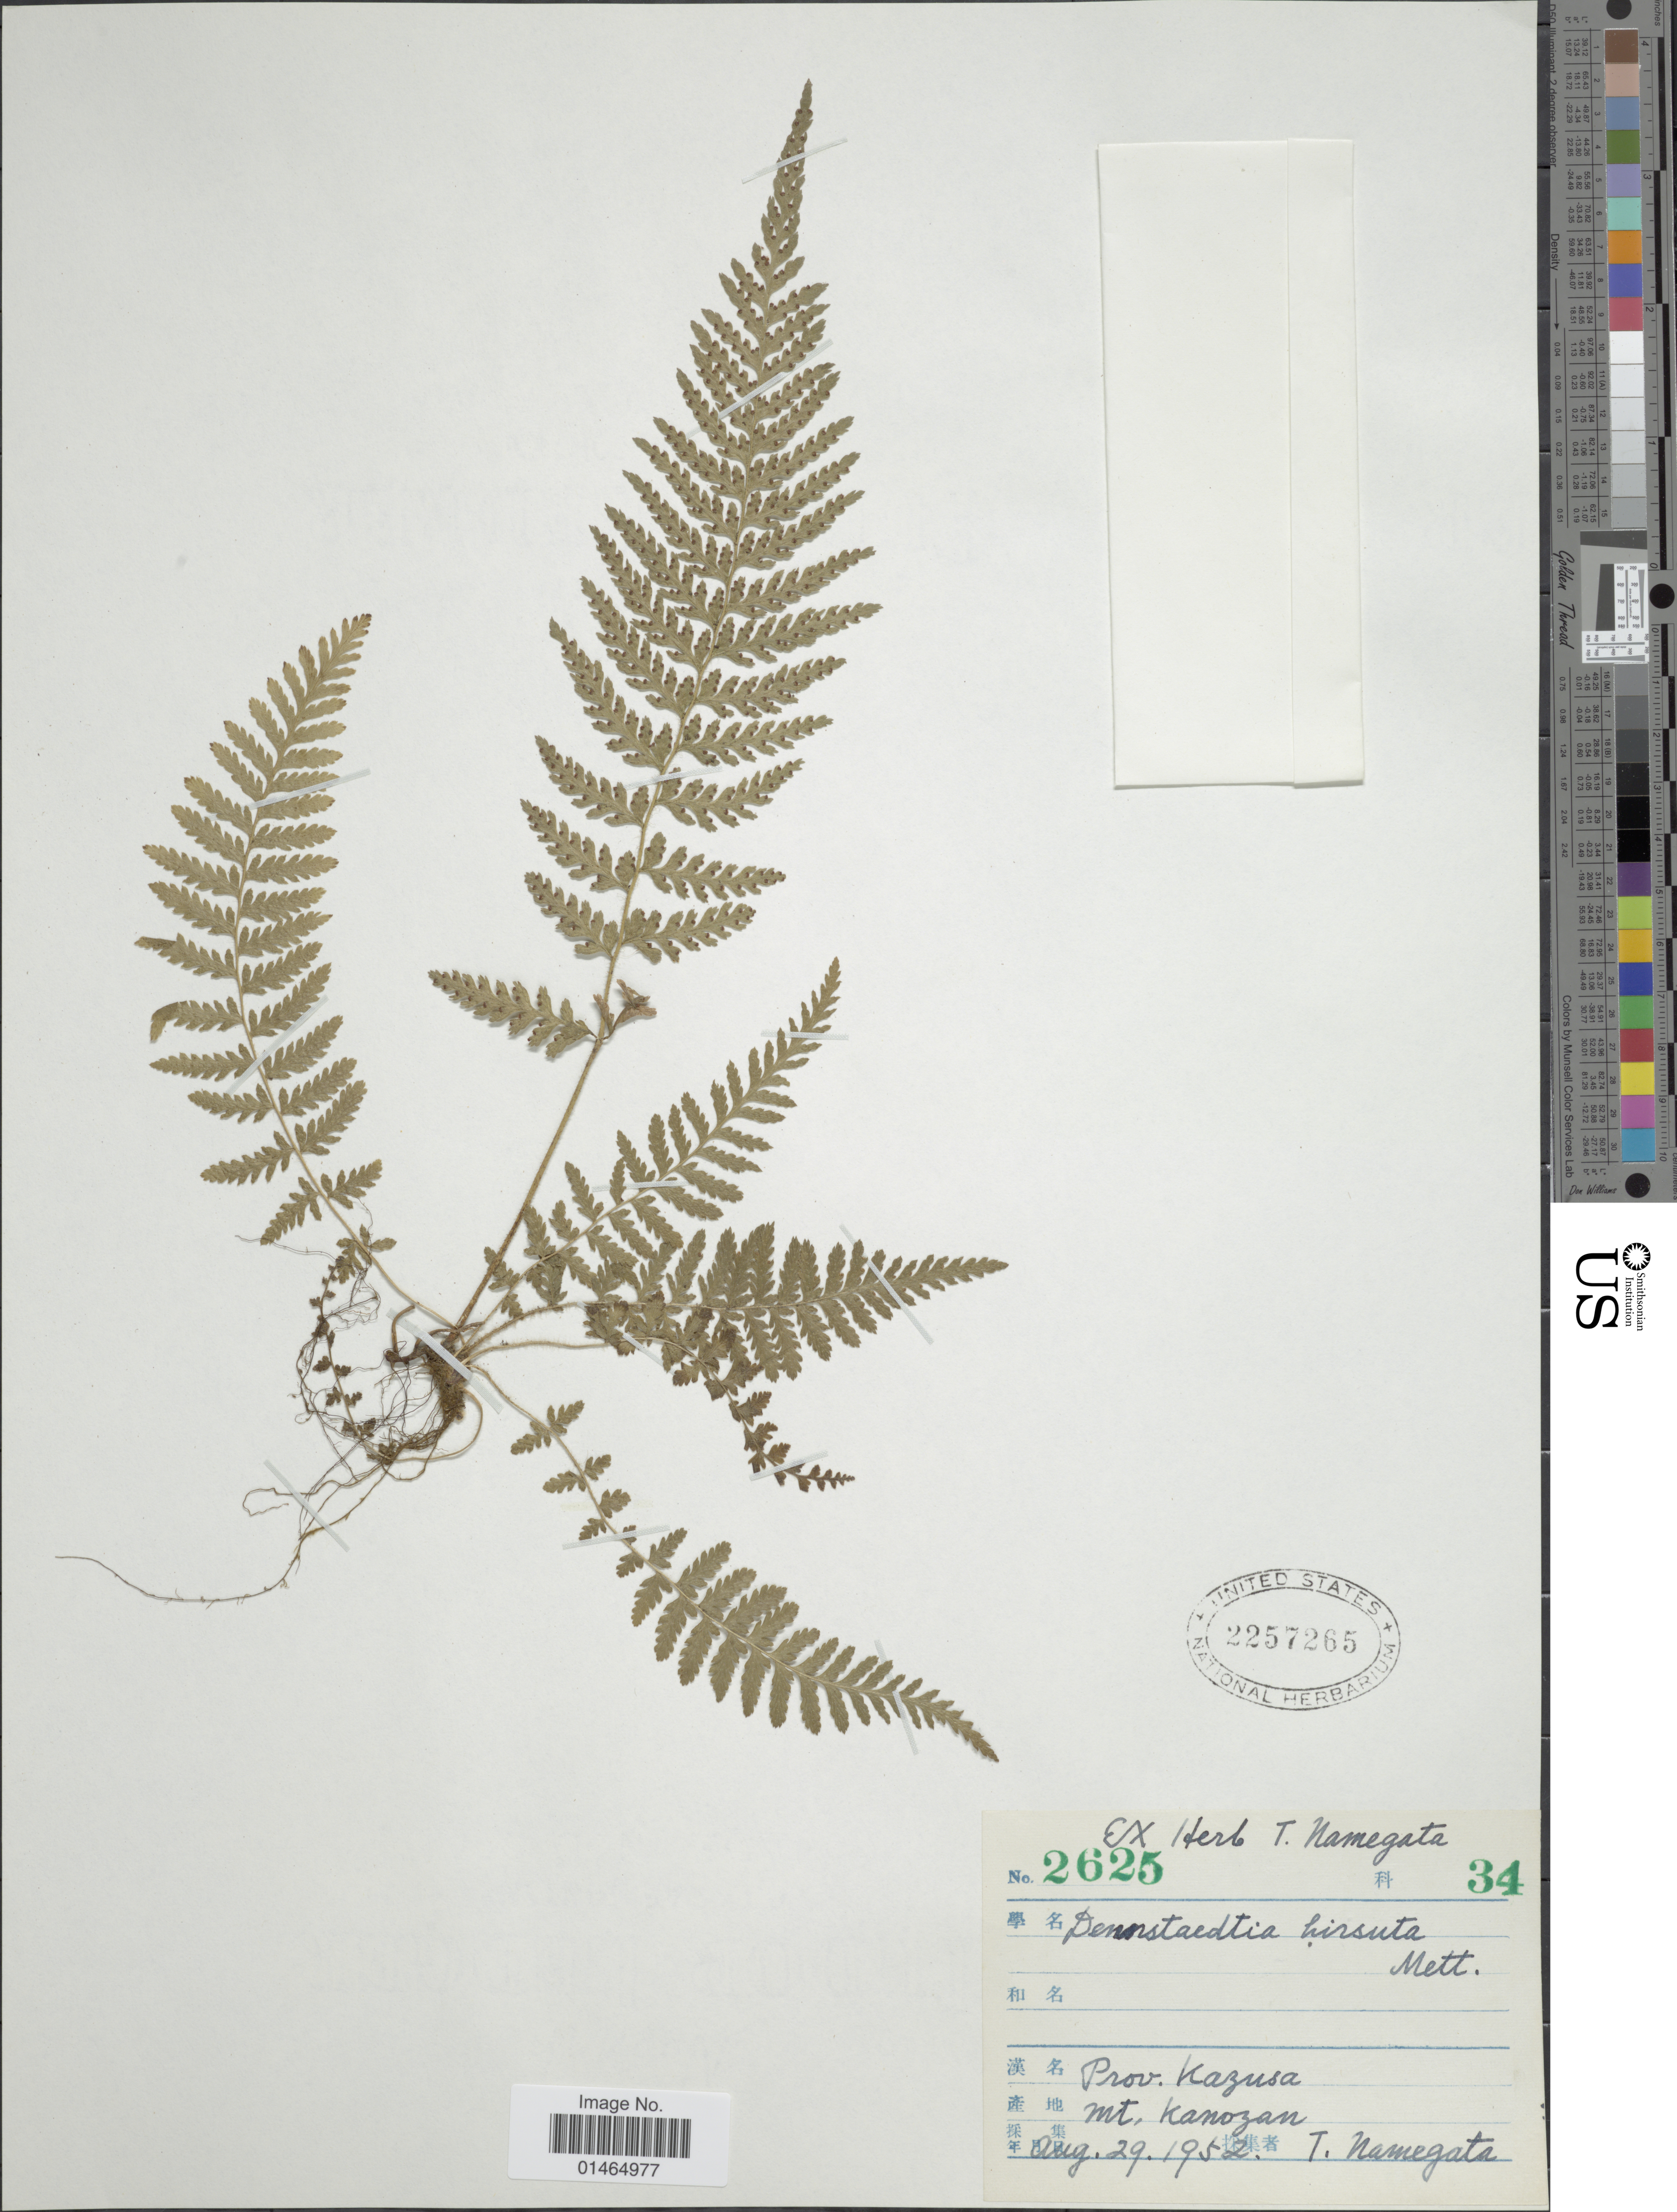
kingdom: Plantae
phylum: Tracheophyta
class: Polypodiopsida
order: Polypodiales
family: Dennstaedtiaceae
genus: Dennstaedtia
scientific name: Dennstaedtia hirsuta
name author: (Sw.) Mett. ex Miq.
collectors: T. Namegata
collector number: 2625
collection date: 1952-08-29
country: Japan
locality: Prov. Kazusa. Mt. Kanozan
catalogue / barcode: US 2257265